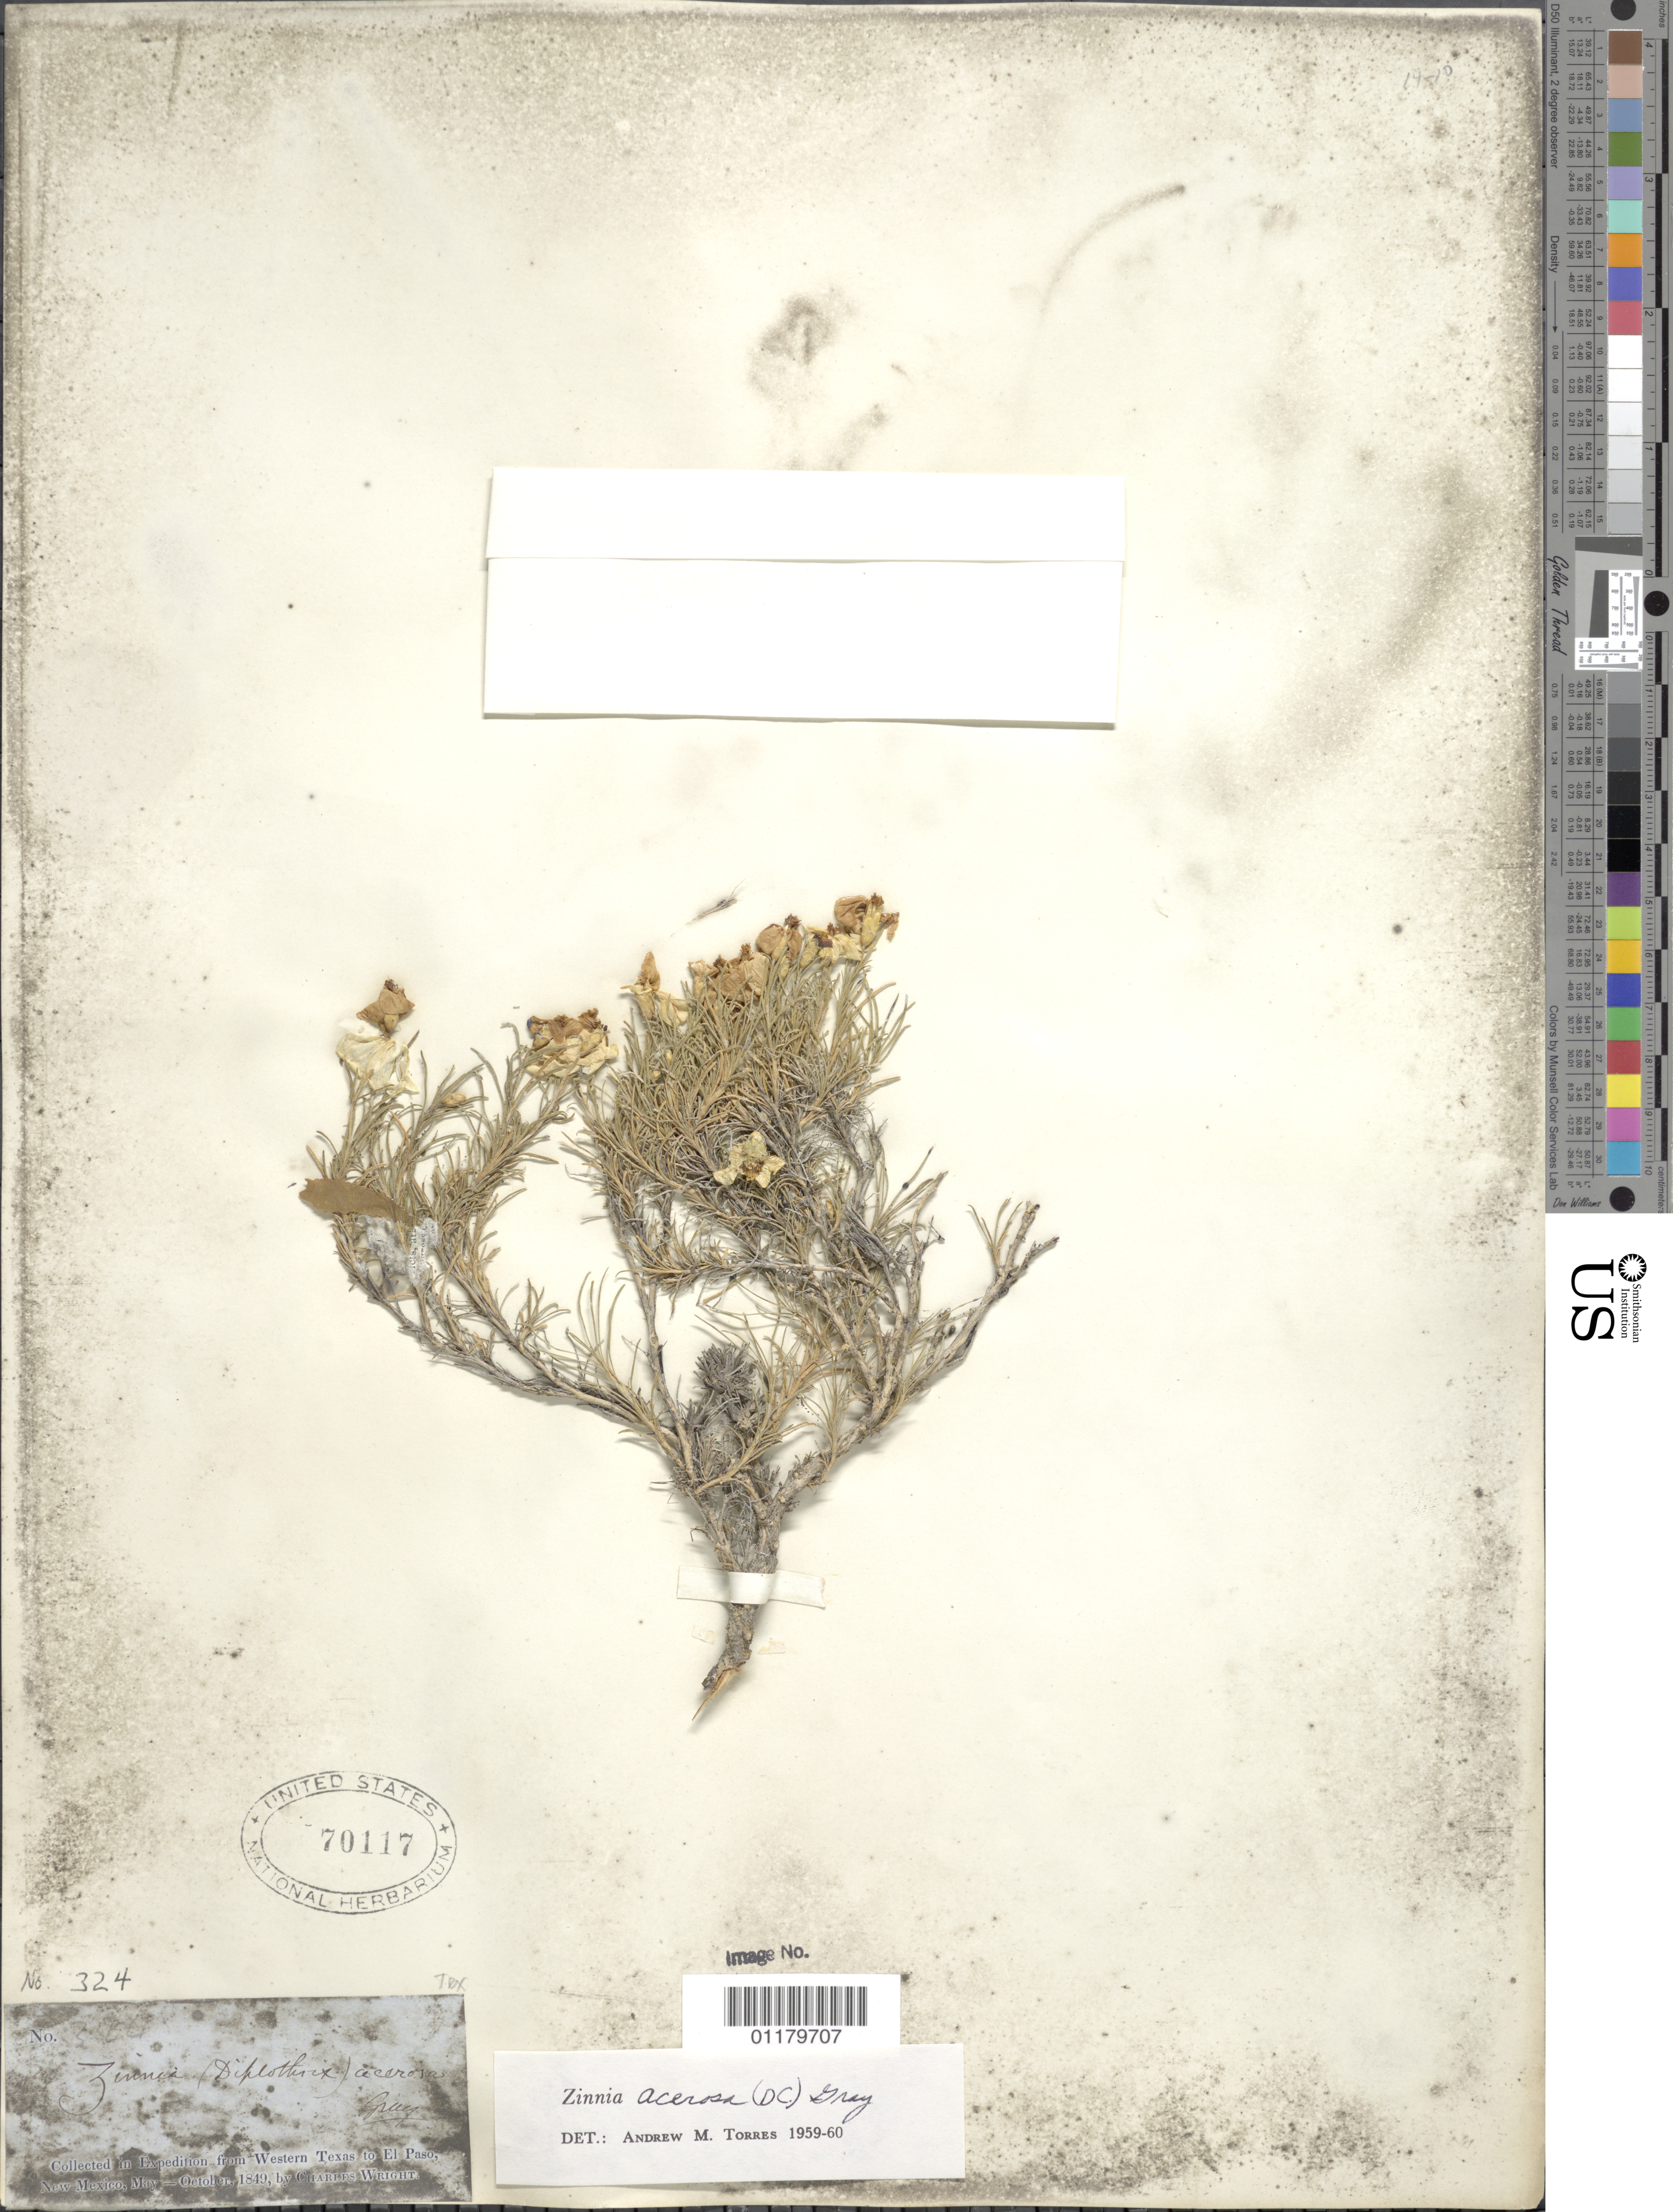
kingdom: Plantae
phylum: Tracheophyta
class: Magnoliopsida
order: Asterales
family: Asteraceae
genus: Zinnia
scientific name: Zinnia acerosa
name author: (DC.) A. Gray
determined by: Torres, A. M.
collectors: C. Wright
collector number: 324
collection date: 1849-05/1849-10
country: United States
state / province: New Mexico / Texas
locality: from Western Texas to El Paso, New Mexico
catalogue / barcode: US 70117